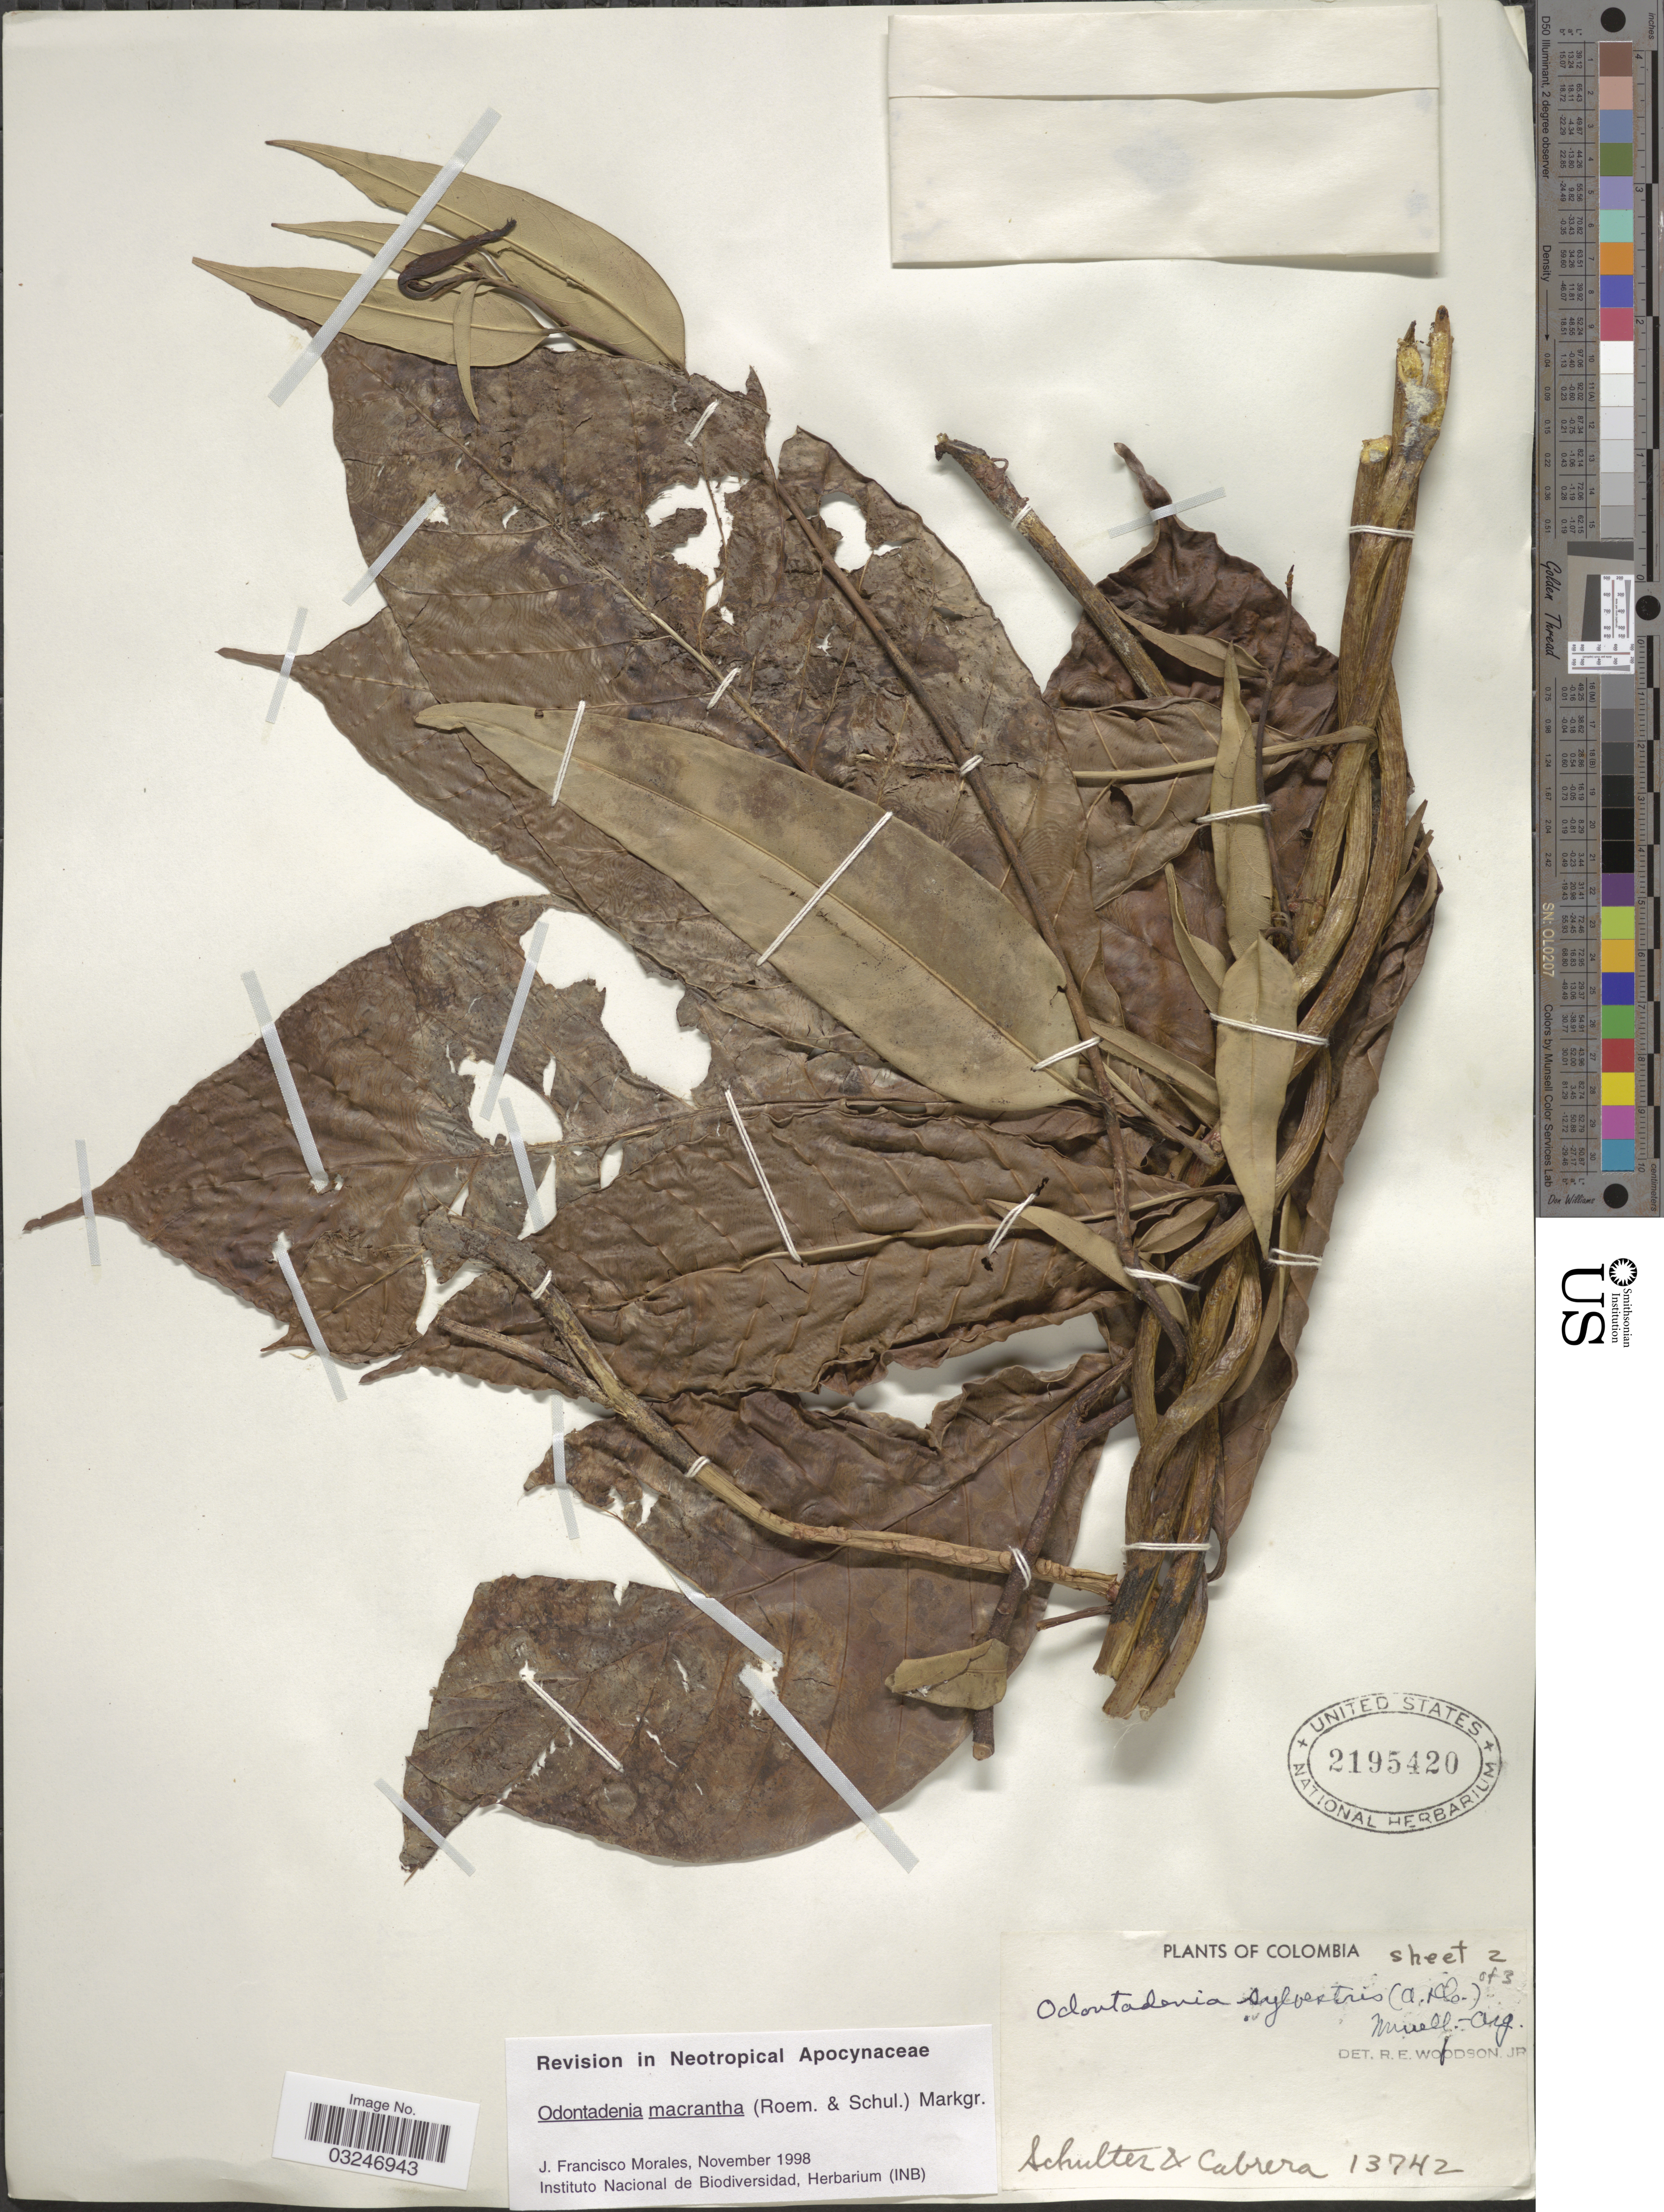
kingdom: Plantae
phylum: Tracheophyta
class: Magnoliopsida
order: Gentianales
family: Apocynaceae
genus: Odontadenia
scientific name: Odontadenia macrantha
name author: (Roem. & Schult.) Markgr.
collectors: -- Schultes & Cabrera, --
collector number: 13742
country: Colombia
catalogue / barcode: US 2195420